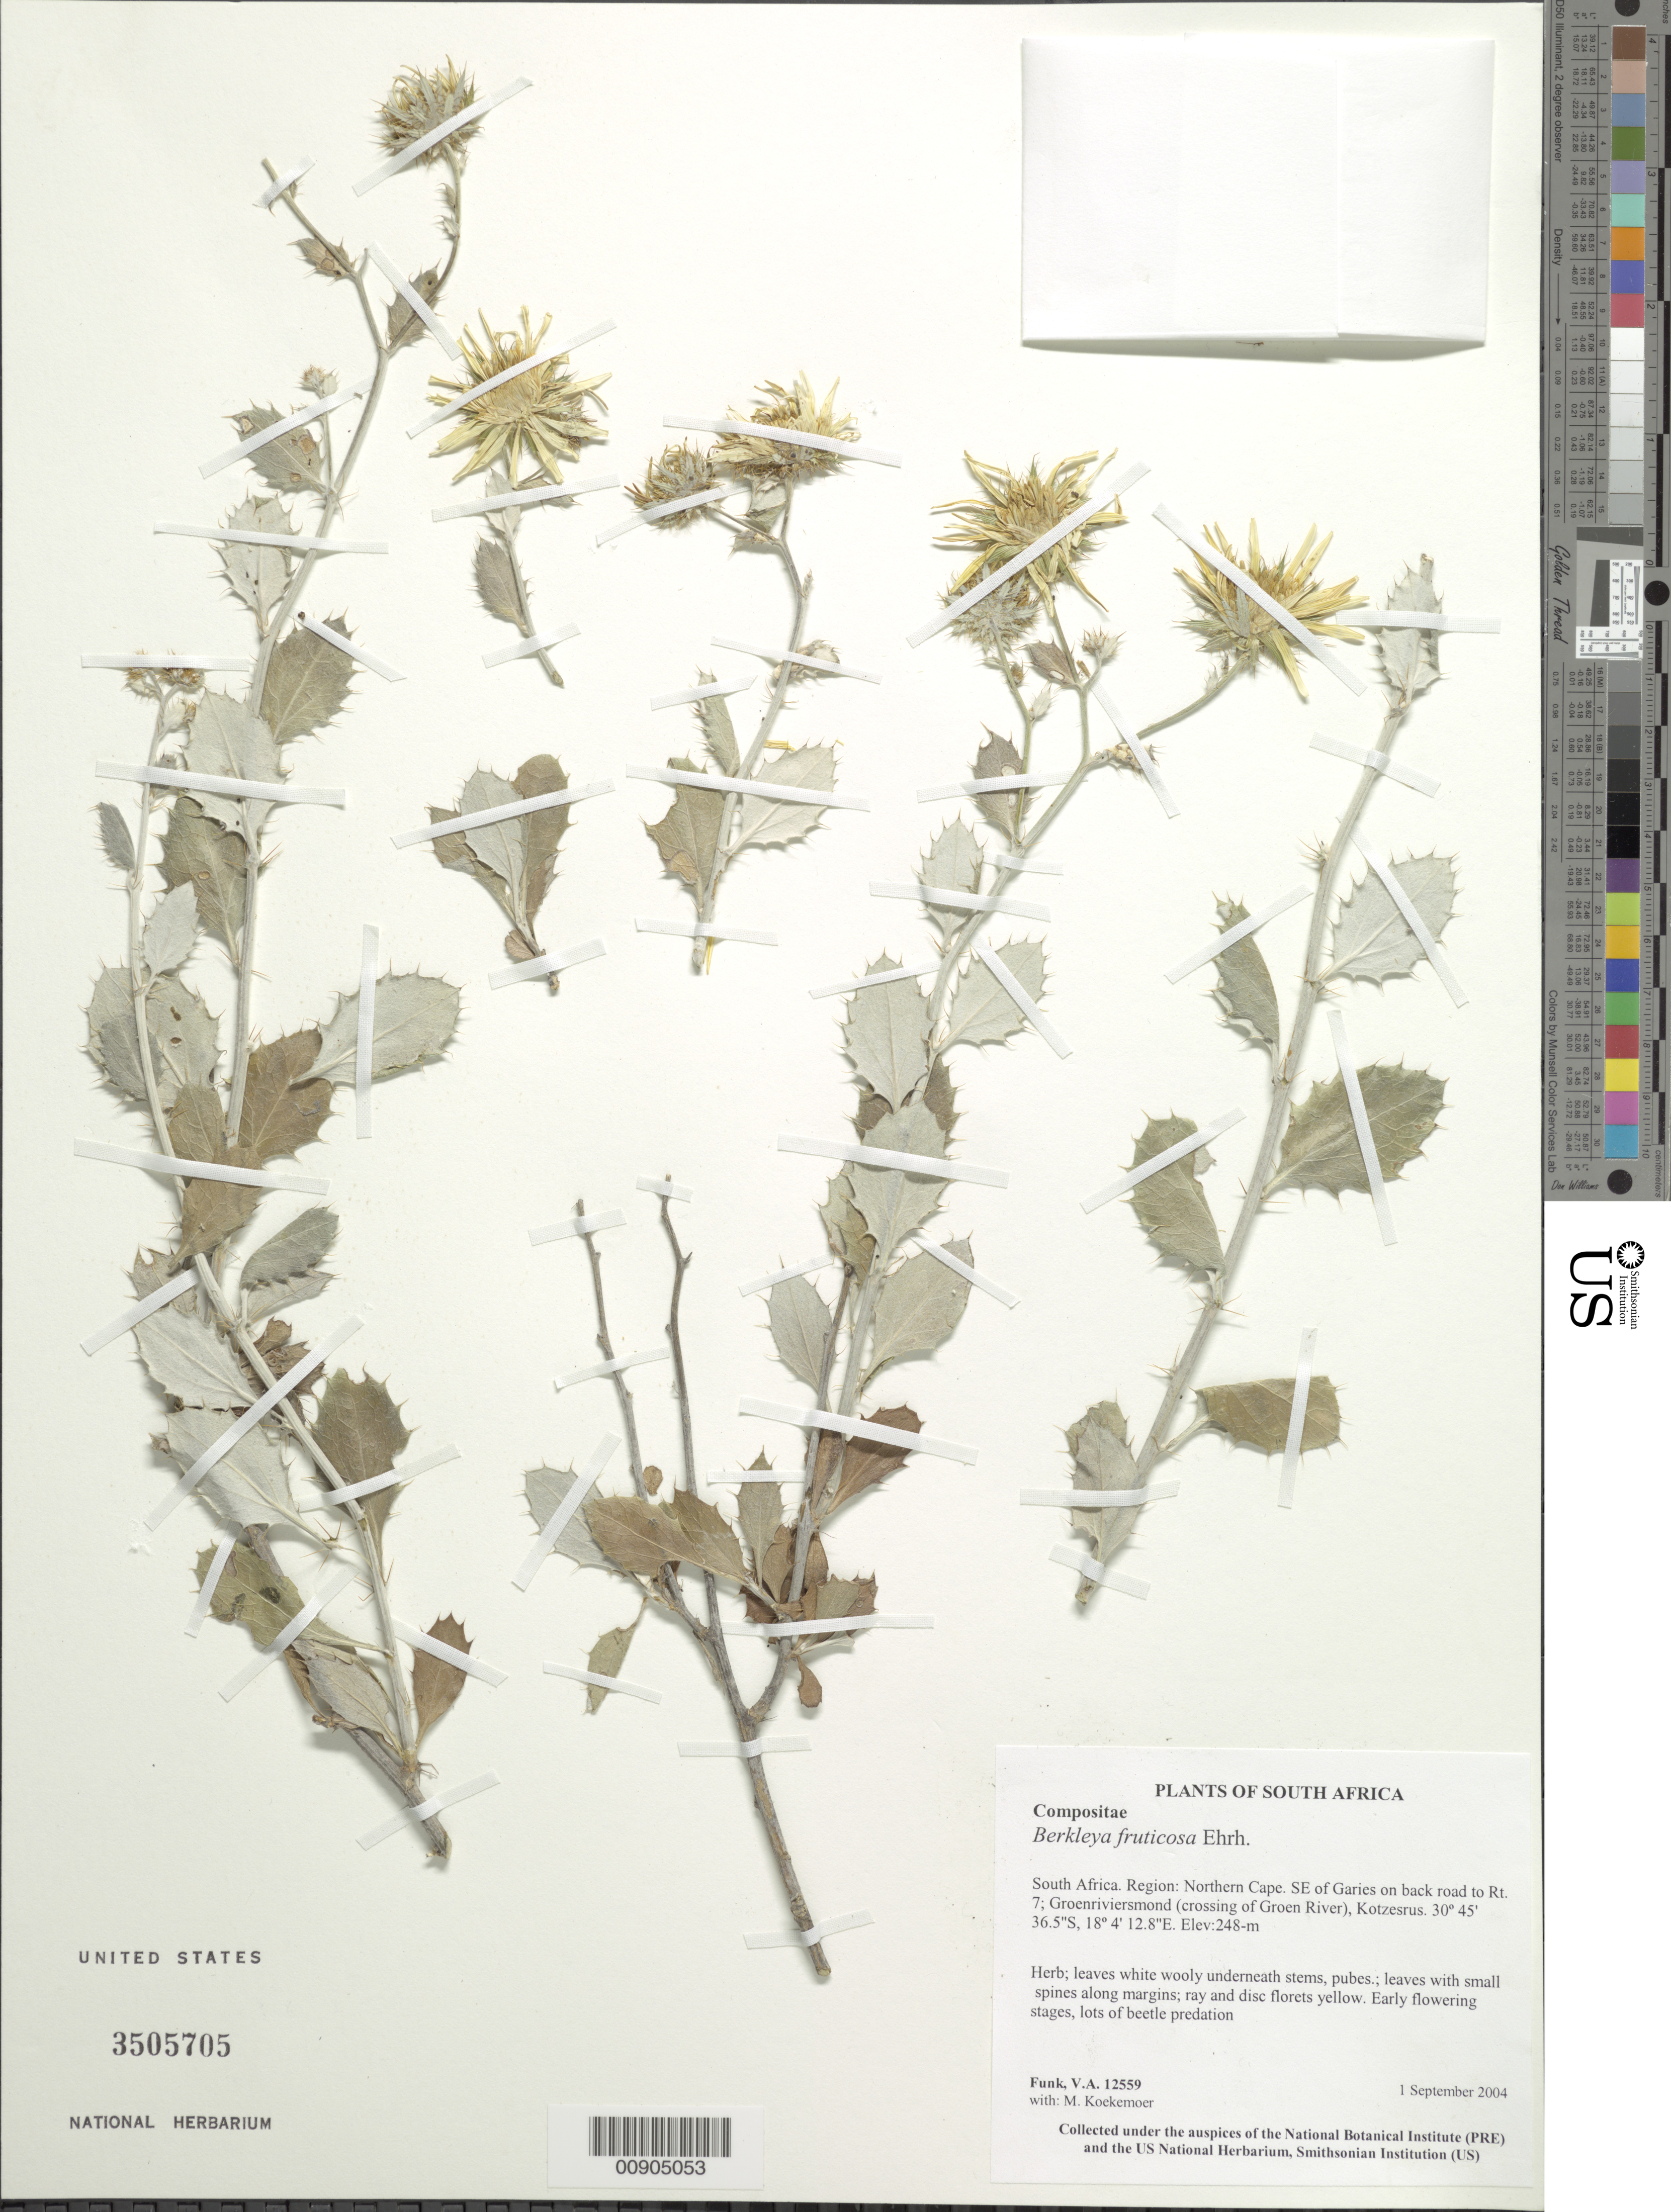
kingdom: Plantae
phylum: Tracheophyta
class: Magnoliopsida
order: Asterales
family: Asteraceae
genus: Berkheya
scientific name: Berkheya fruticosa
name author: (L.) Ehrh.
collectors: V. Funk & M. Koekemoer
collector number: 12559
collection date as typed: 1 September 2004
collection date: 2004-09-01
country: South Africa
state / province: Northern Cape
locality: Northern Cape, SE of Garies on back road to Rt. 7, Groenriviersmond, Kotzesrus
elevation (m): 248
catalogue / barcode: US 3505705